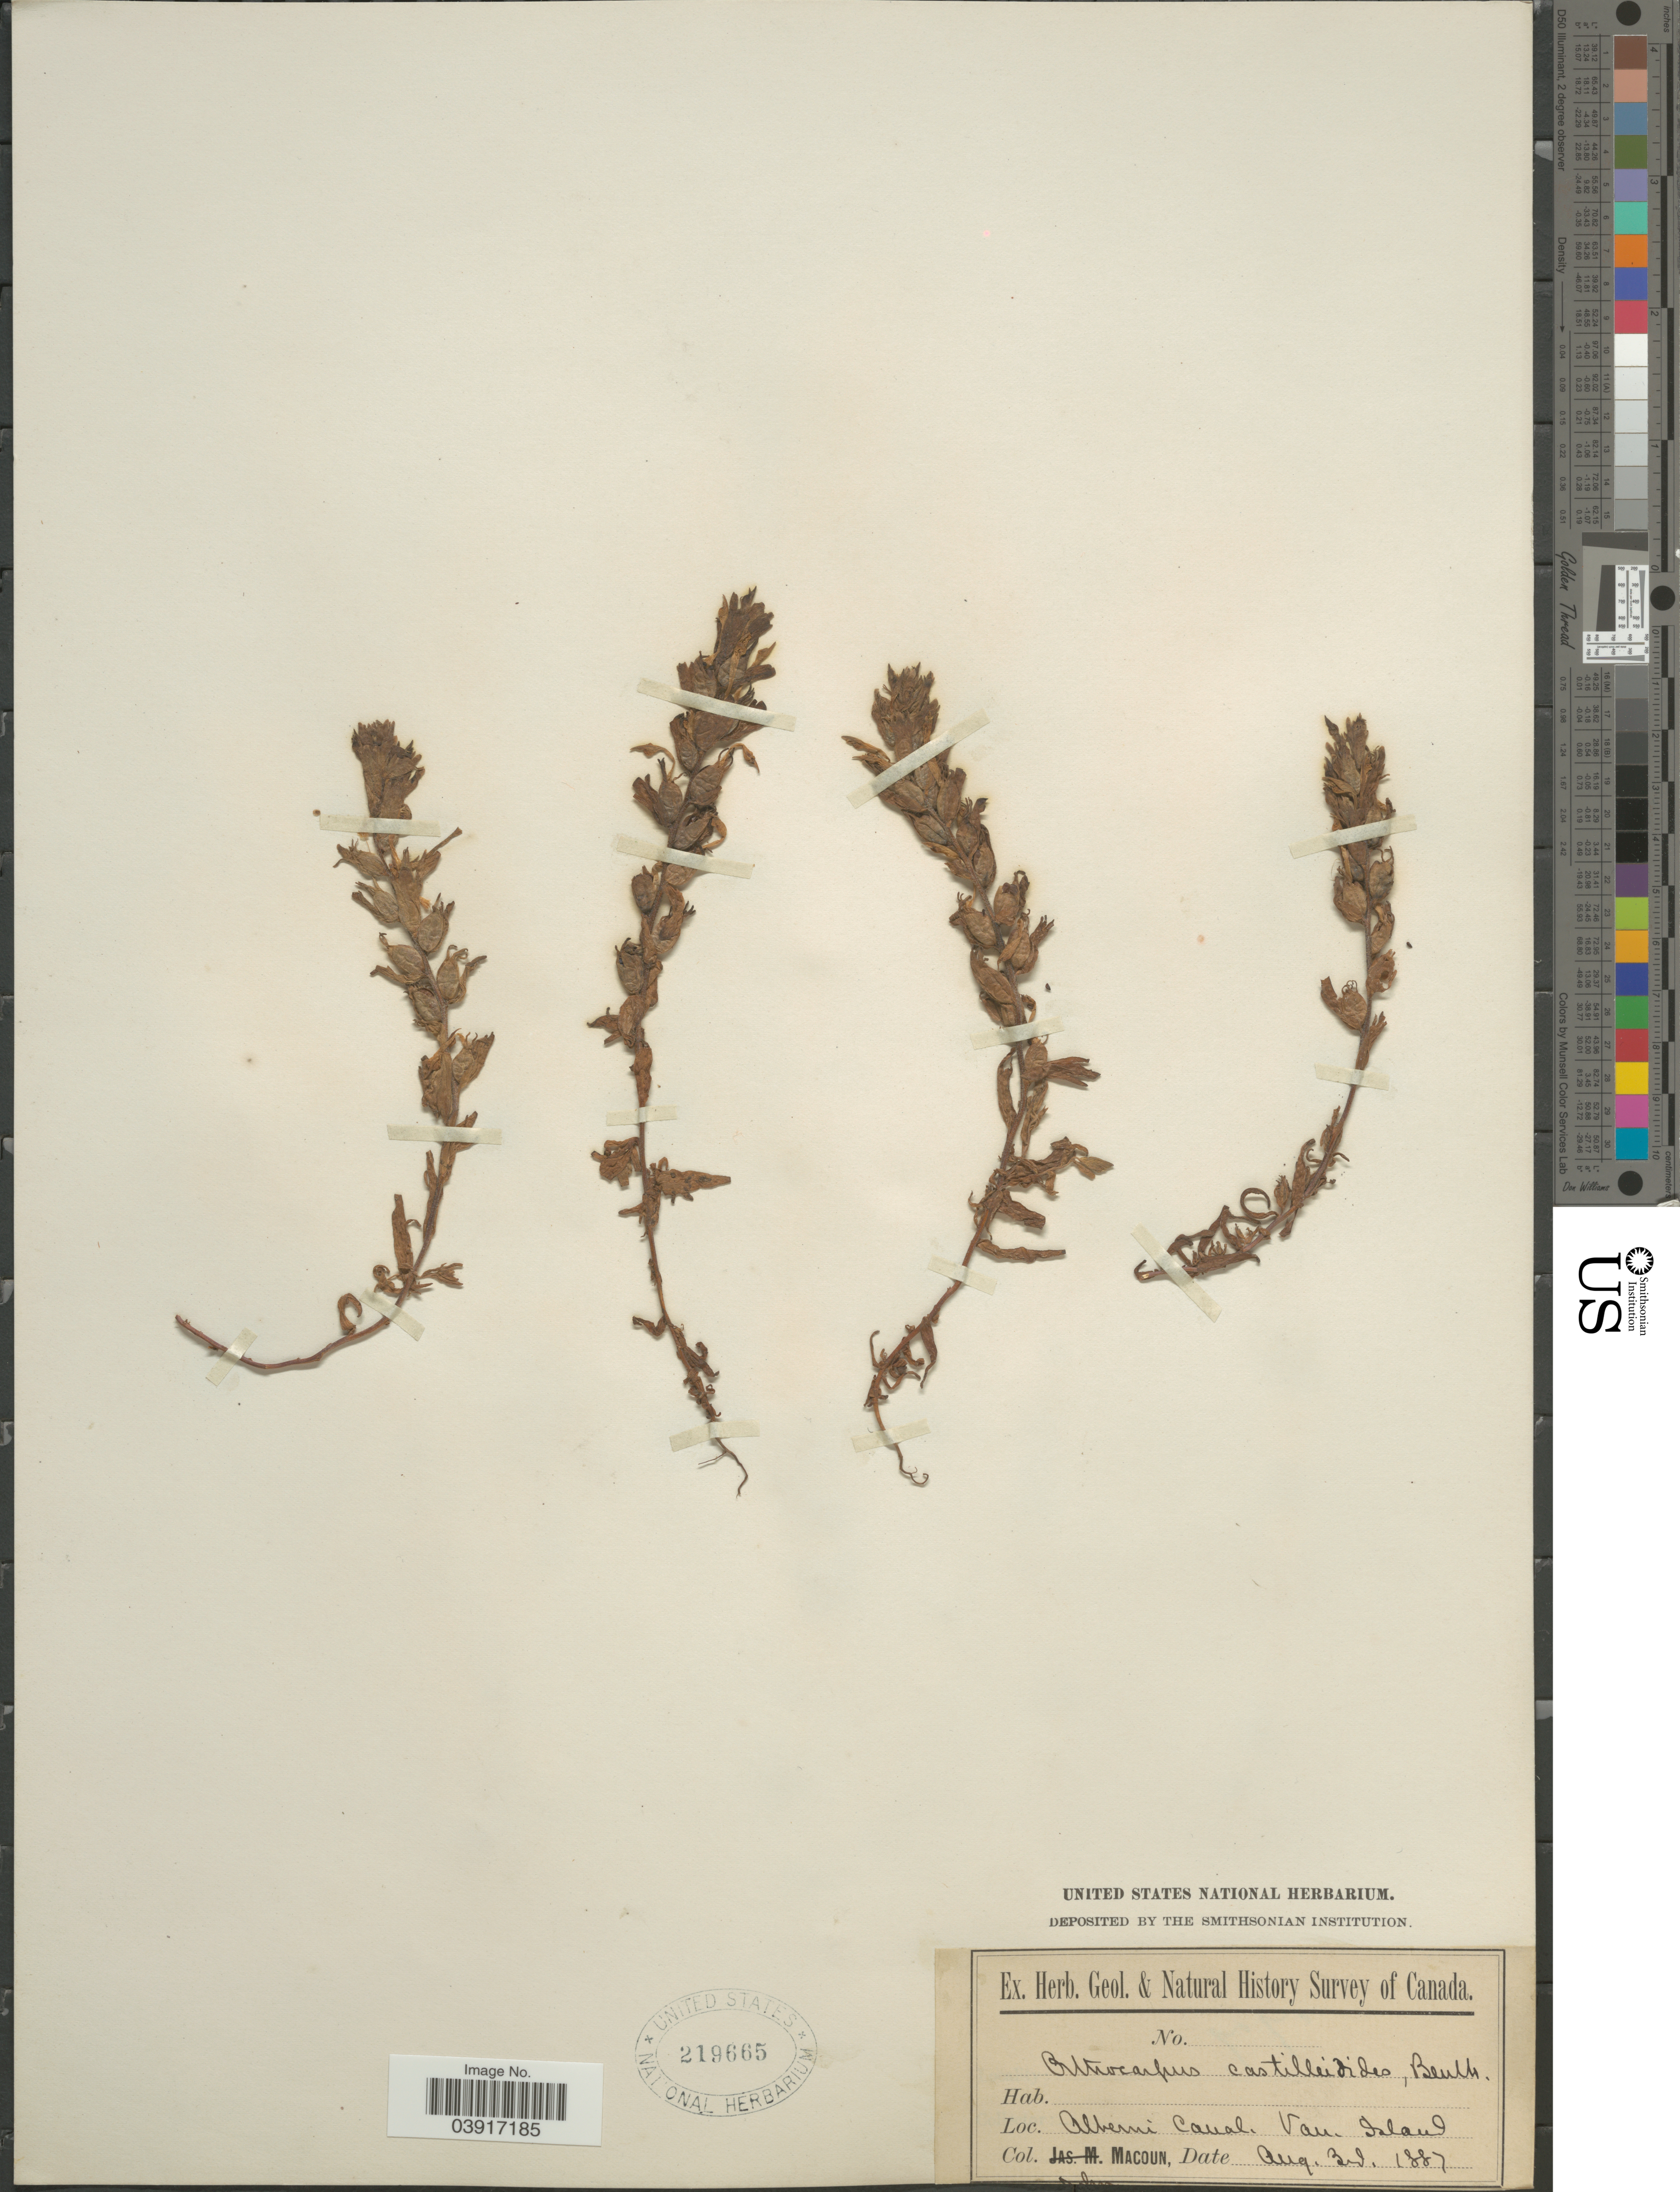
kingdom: Plantae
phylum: Tracheophyta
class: Magnoliopsida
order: Lamiales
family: Orobanchaceae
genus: Orthocarpus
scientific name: Orthocarpus castillejoides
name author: Benth.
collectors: J. Macoun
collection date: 1887-08-03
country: Canada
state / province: British Columbia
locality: Alberni Canal. Van. Island.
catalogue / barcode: US 219665